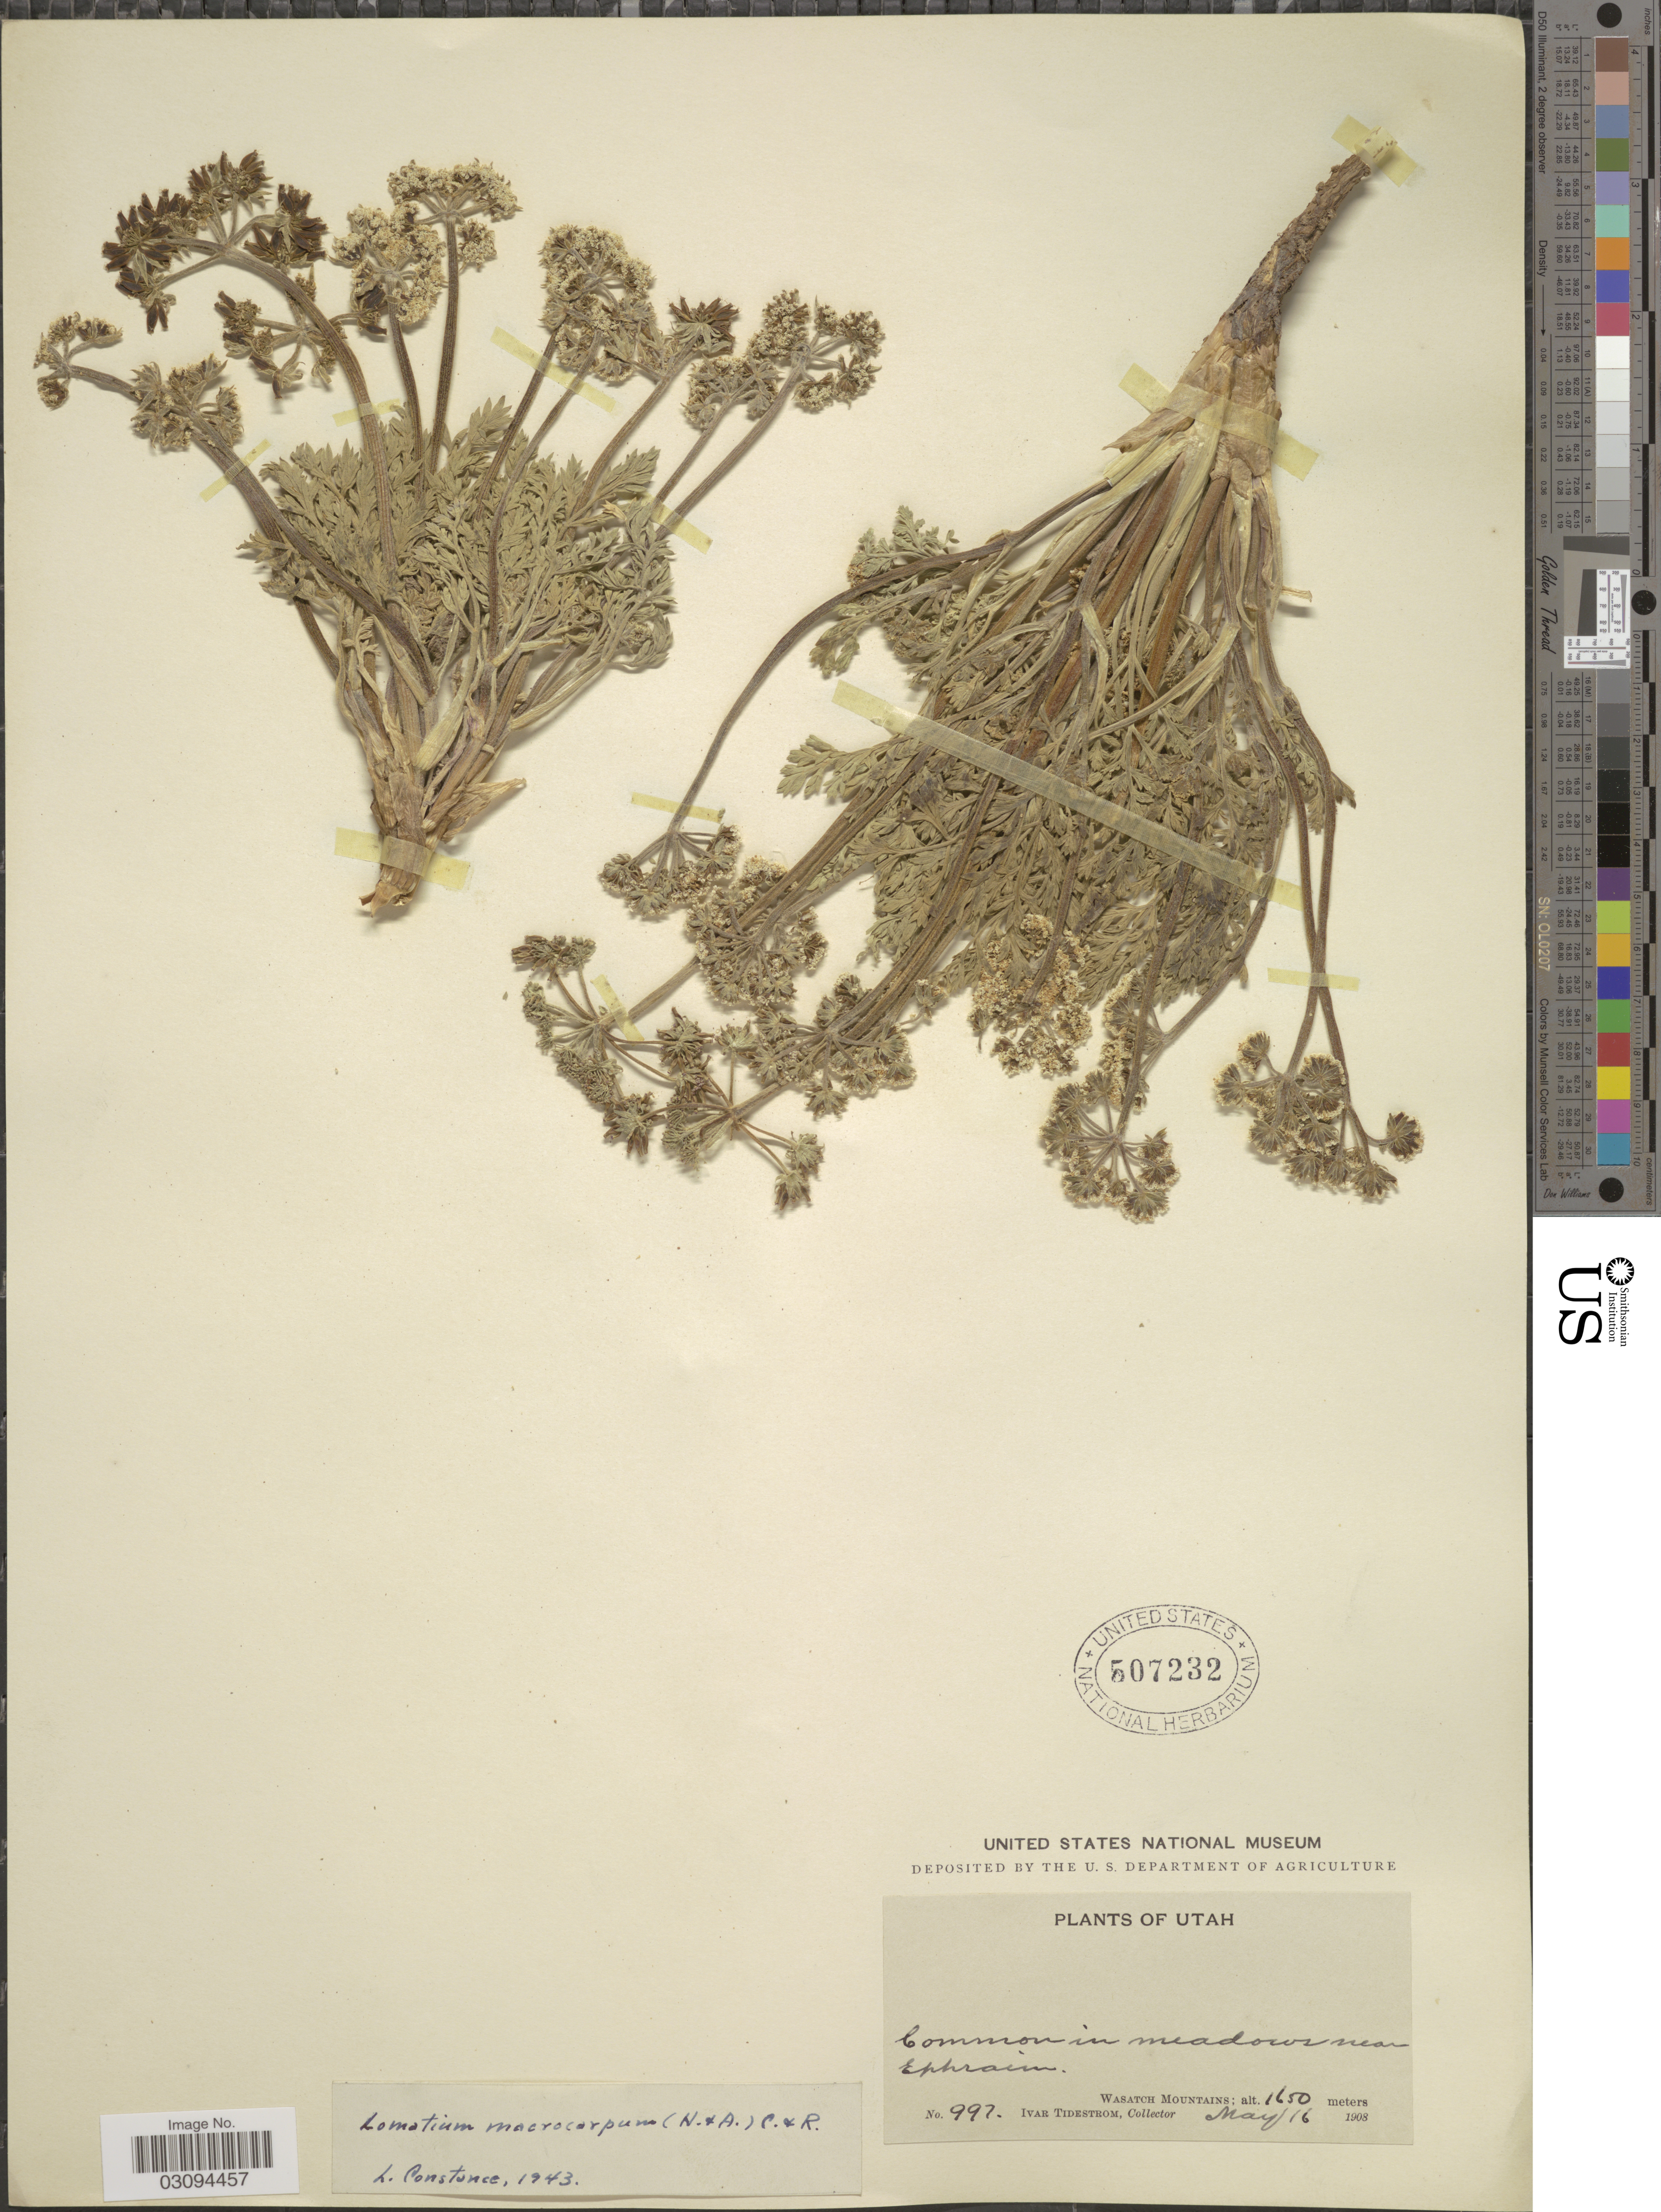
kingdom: Plantae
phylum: Tracheophyta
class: Magnoliopsida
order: Apiales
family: Apiaceae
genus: Lomatium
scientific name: Lomatium macrocarpum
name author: (Hook. et al.) J.M. Coult. & Rose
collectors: I. F. Tidestrom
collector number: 997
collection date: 1908-05-16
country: United States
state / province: Utah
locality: Near Ephraim. Wasatch Mountains.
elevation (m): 1650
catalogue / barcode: US 507232